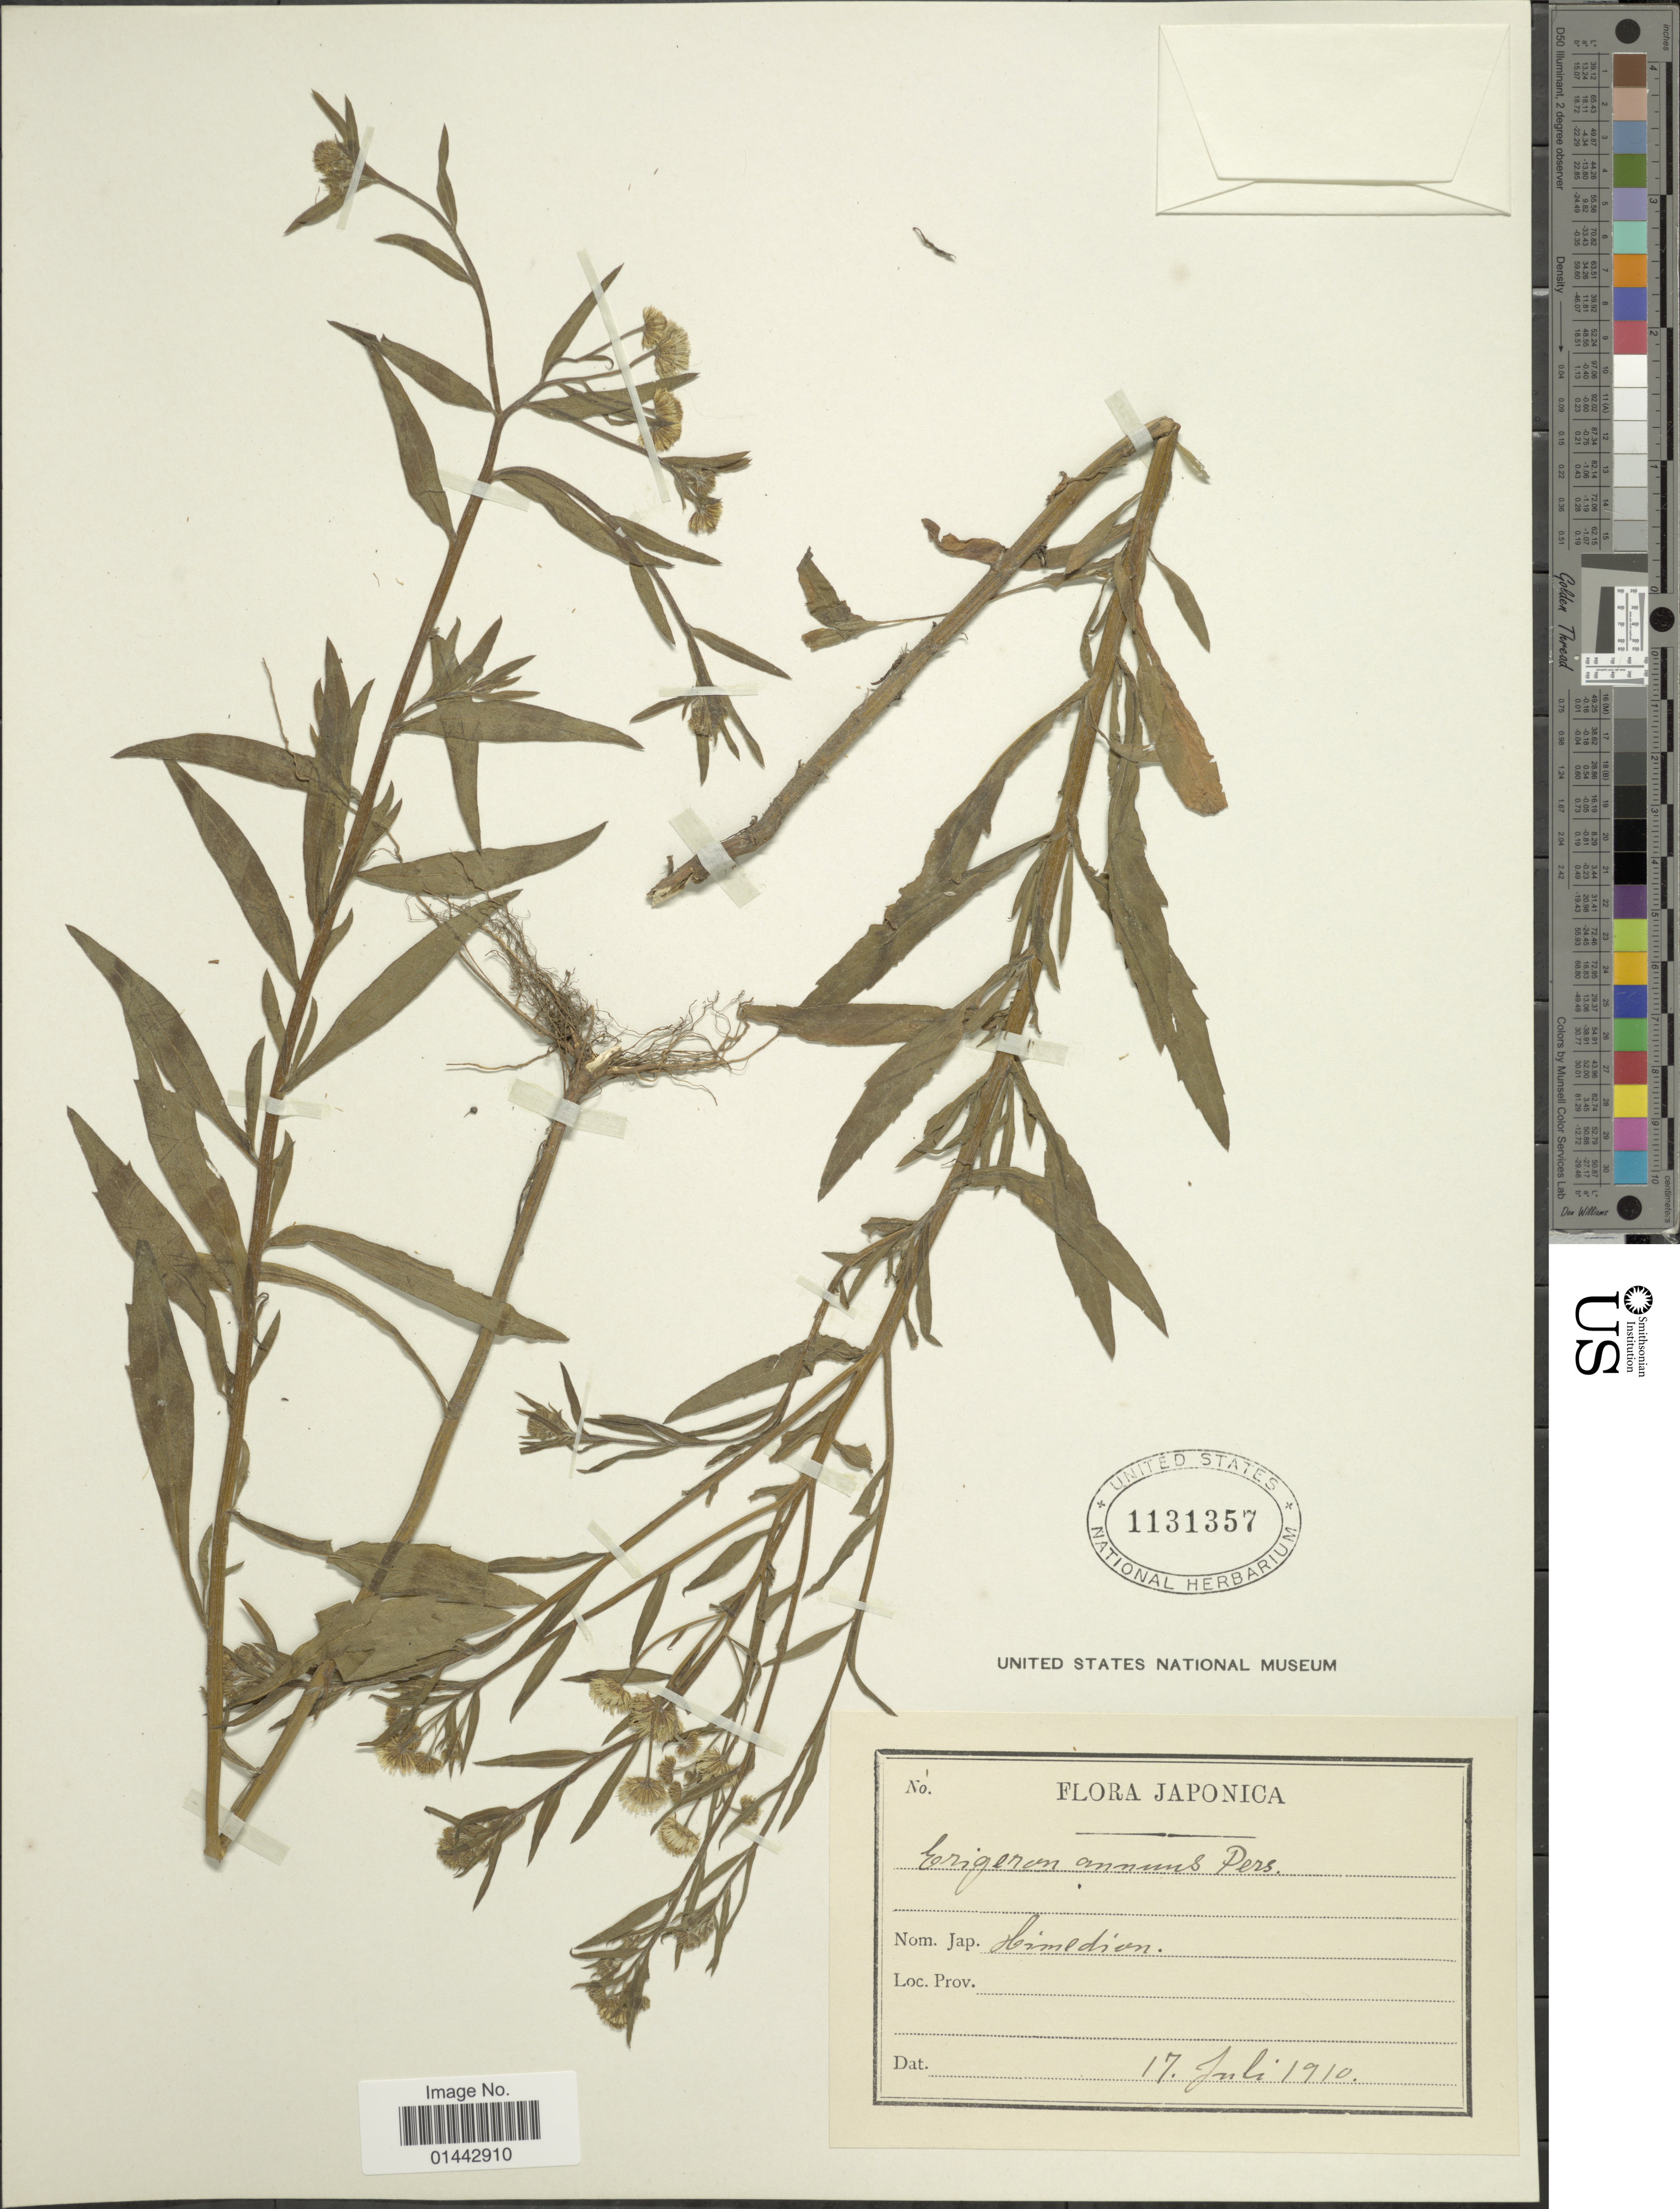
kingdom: Plantae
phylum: Tracheophyta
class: Magnoliopsida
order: Asterales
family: Asteraceae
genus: Erigeron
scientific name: Erigeron annuus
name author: (L.) Pers.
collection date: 1910-07-17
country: Japan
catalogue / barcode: US 1131357